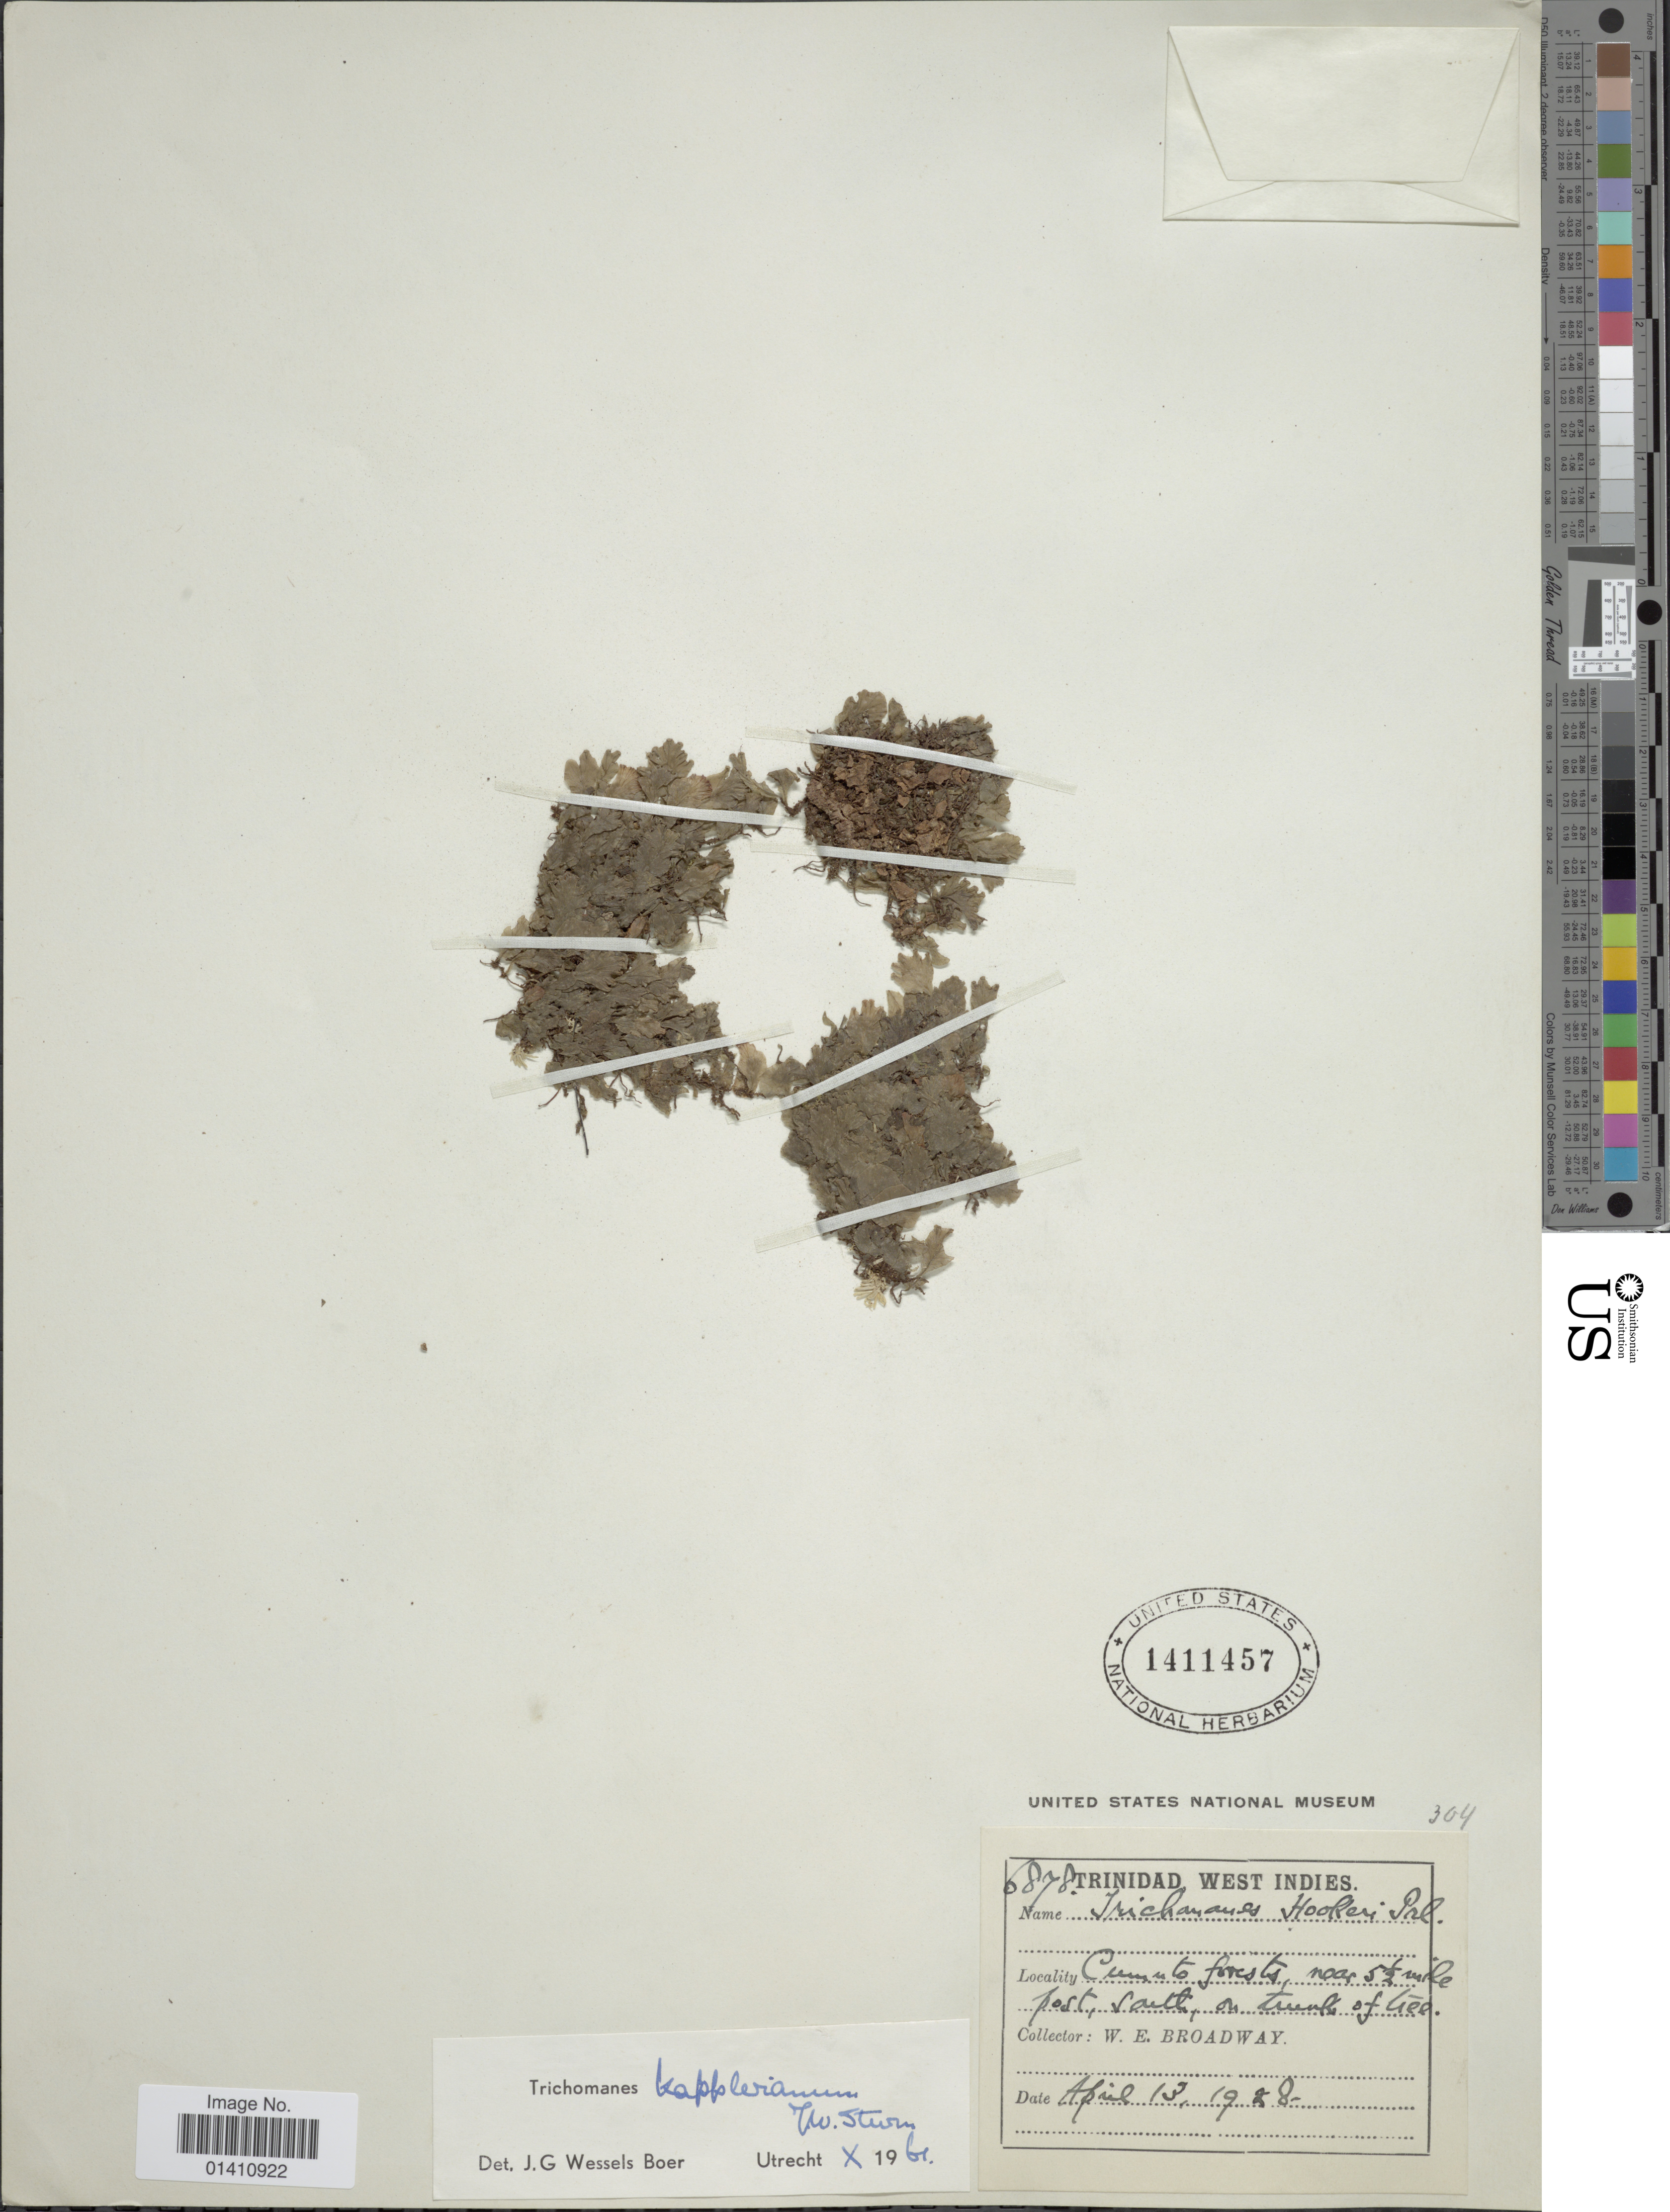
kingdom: Plantae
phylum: Tracheophyta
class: Polypodiopsida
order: Hymenophyllales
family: Hymenophyllaceae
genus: Didymoglossum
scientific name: Didymoglossum kapplerianum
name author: (Sturm) Ebihara & Dubuisson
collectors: W. E. Broadway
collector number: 6878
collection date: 1928-04-13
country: Trinidad and Tobago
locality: Trinidad West Indies. Cumnto forests.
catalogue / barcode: US 1411457